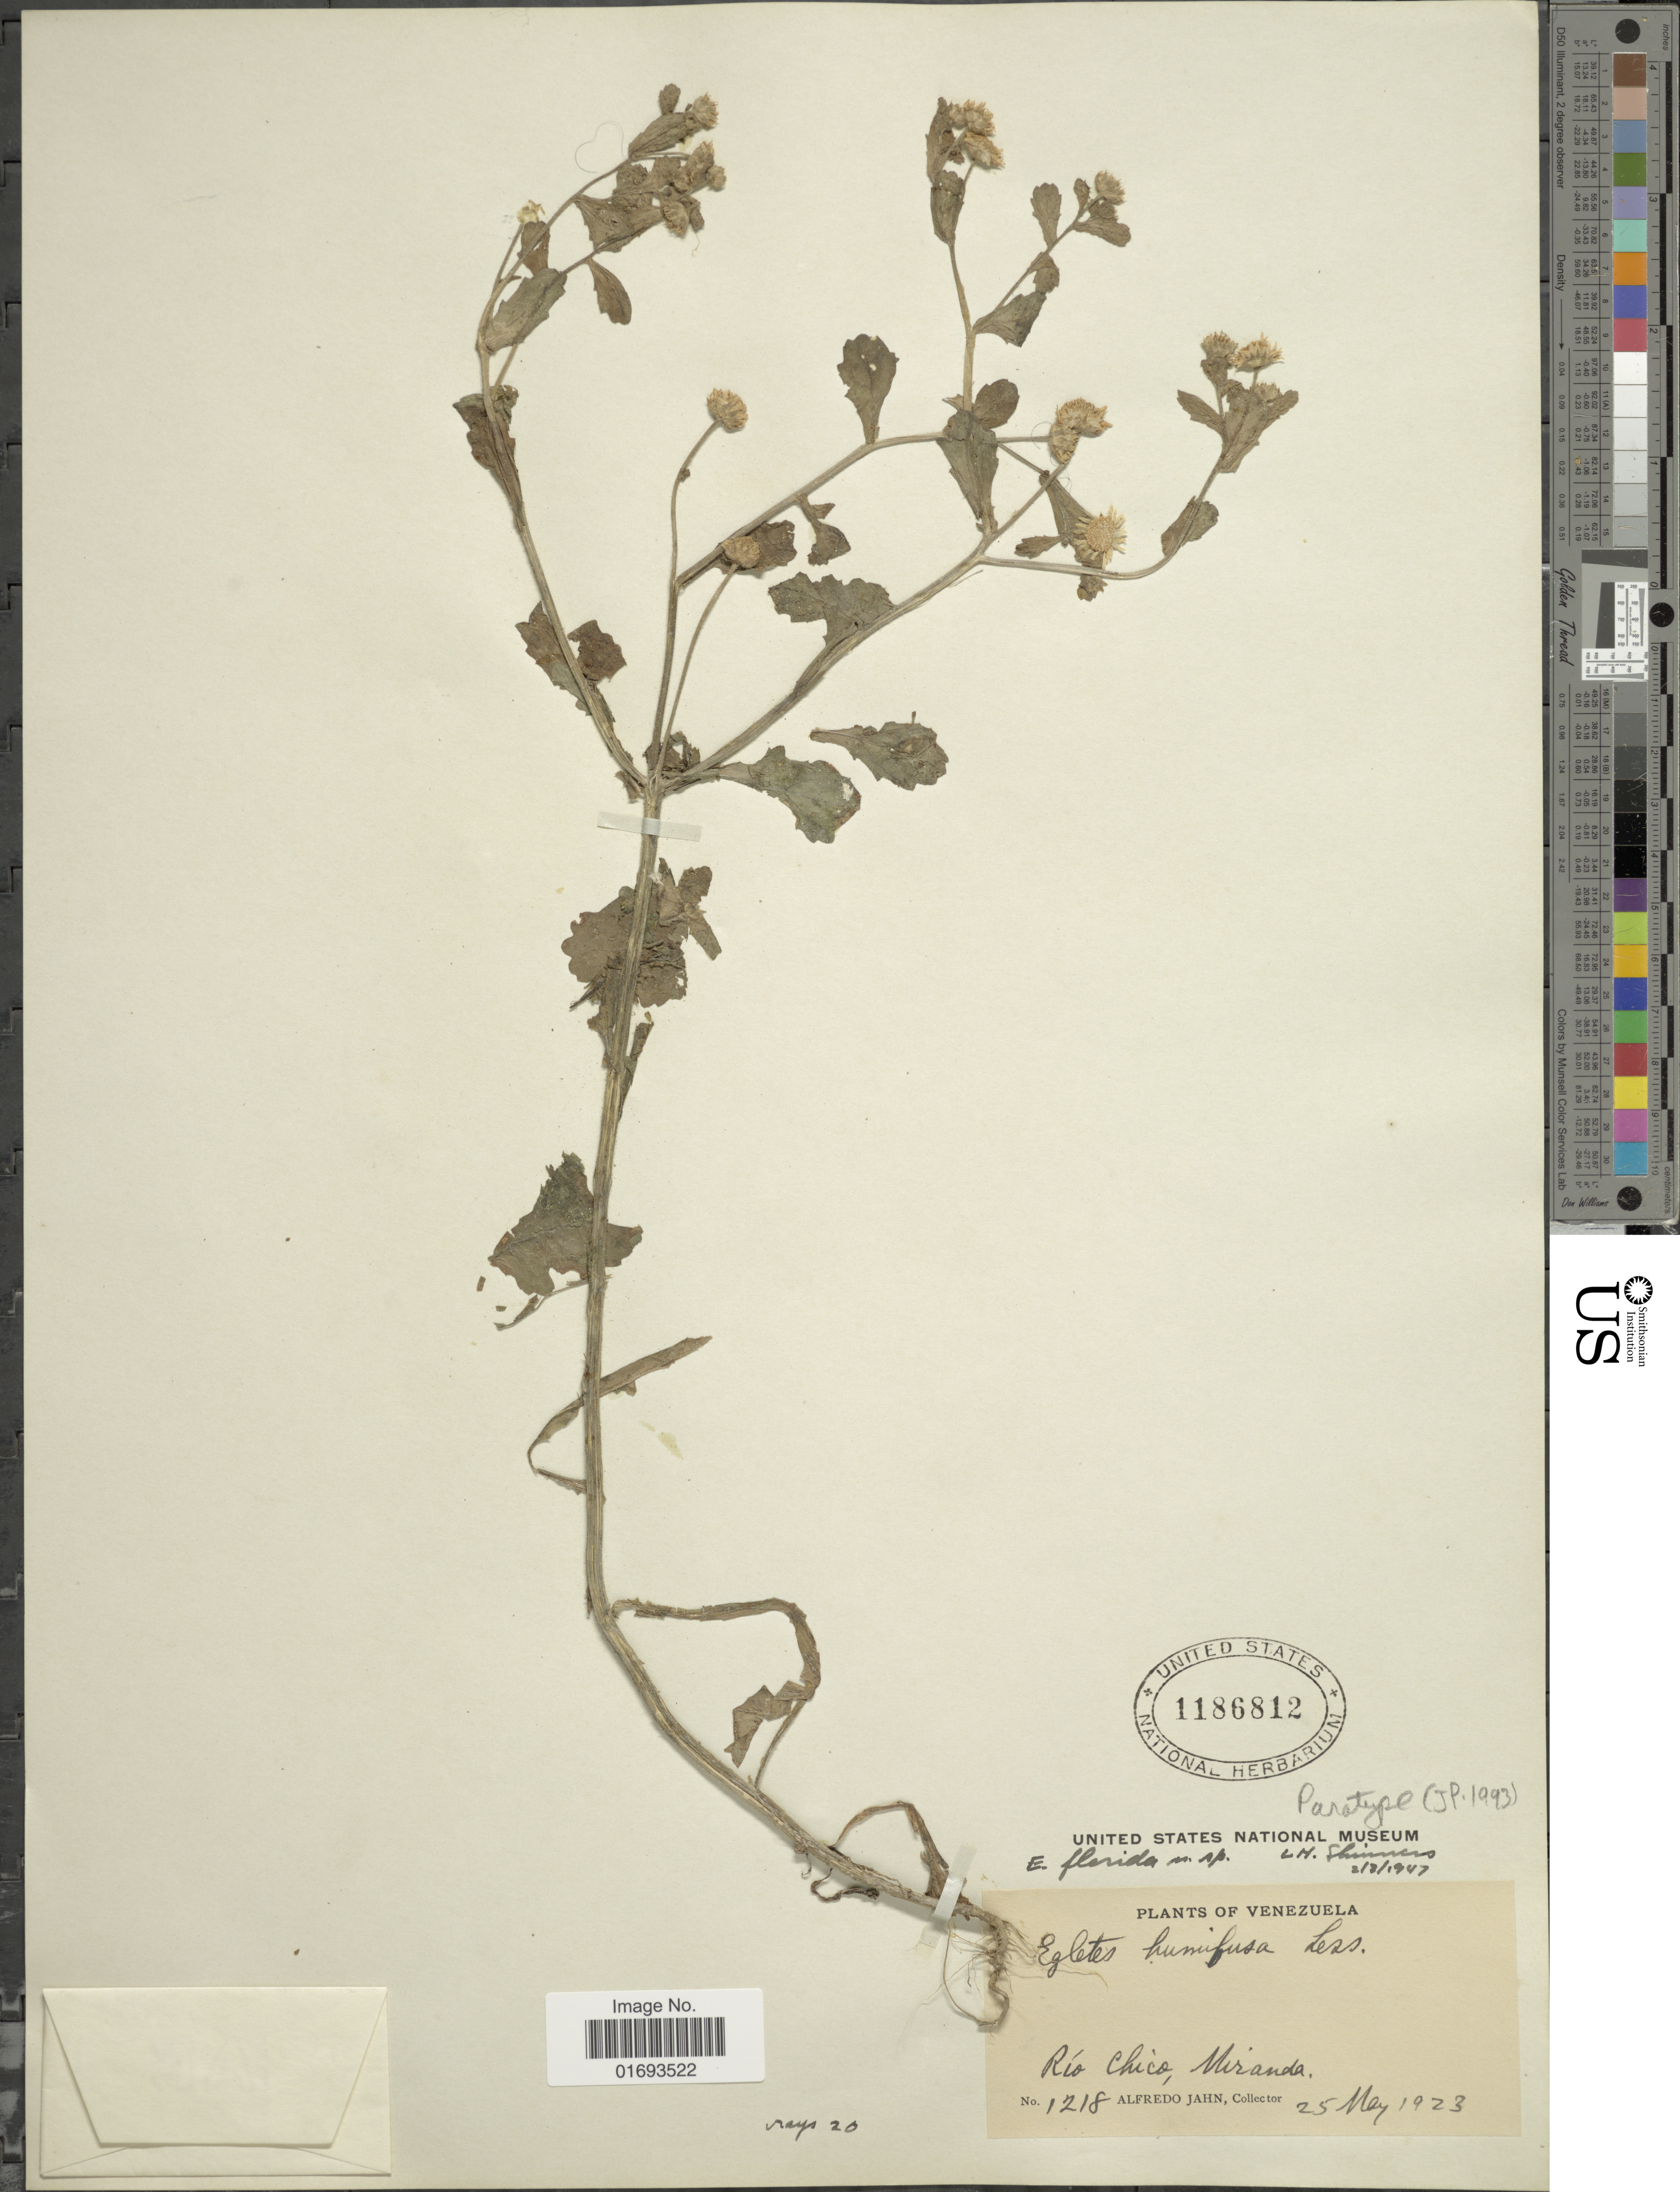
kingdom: Plantae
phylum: Tracheophyta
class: Magnoliopsida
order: Asterales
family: Asteraceae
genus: Egletes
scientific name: Egletes florida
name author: Shinners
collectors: A. Jahn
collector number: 1218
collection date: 1923-05-25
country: Venezuela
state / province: Miranda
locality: Rio Chico.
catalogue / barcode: US 1186812